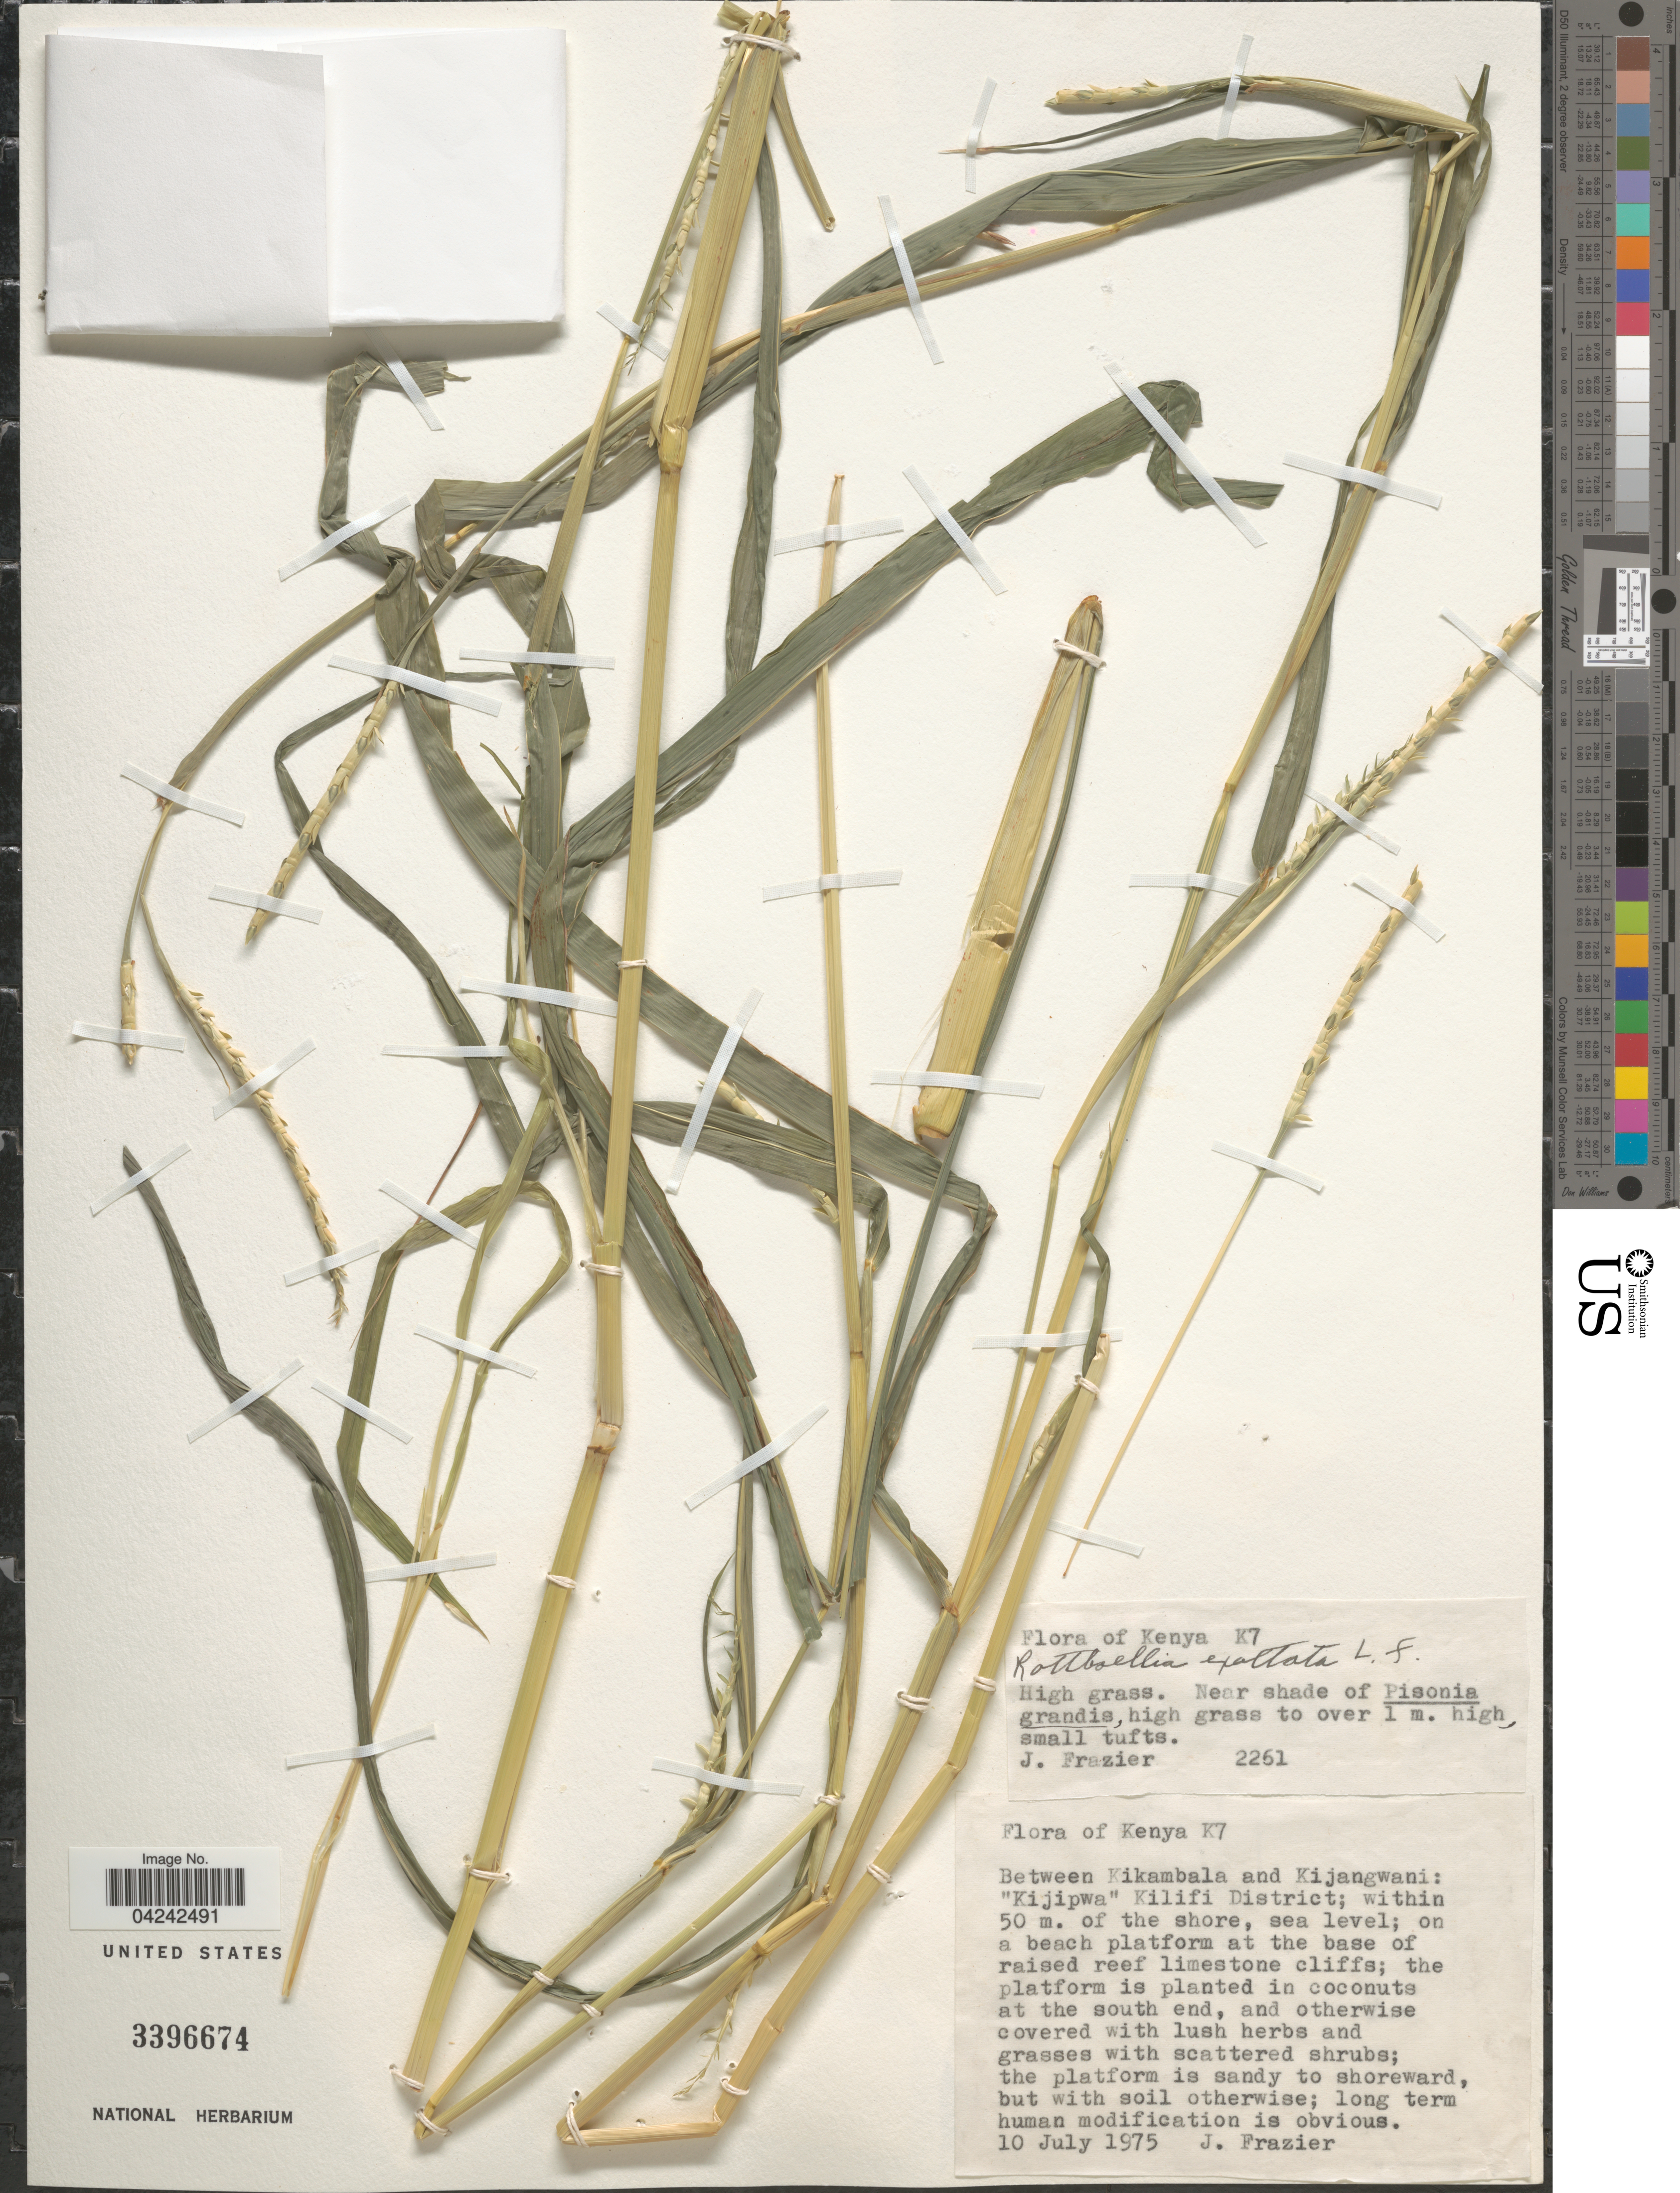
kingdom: Plantae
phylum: Tracheophyta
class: Liliopsida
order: Poales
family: Poaceae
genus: Rottboellia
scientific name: Rottboellia cochinchinensis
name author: (Lour.) Clayton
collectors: J. Frazier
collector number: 2261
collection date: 1975-07-10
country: Kenya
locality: K7. Between Kikambala and Kijangwani: "Kijipwa" Kilifi District; within 50 m. of the shore.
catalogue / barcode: US 3396674